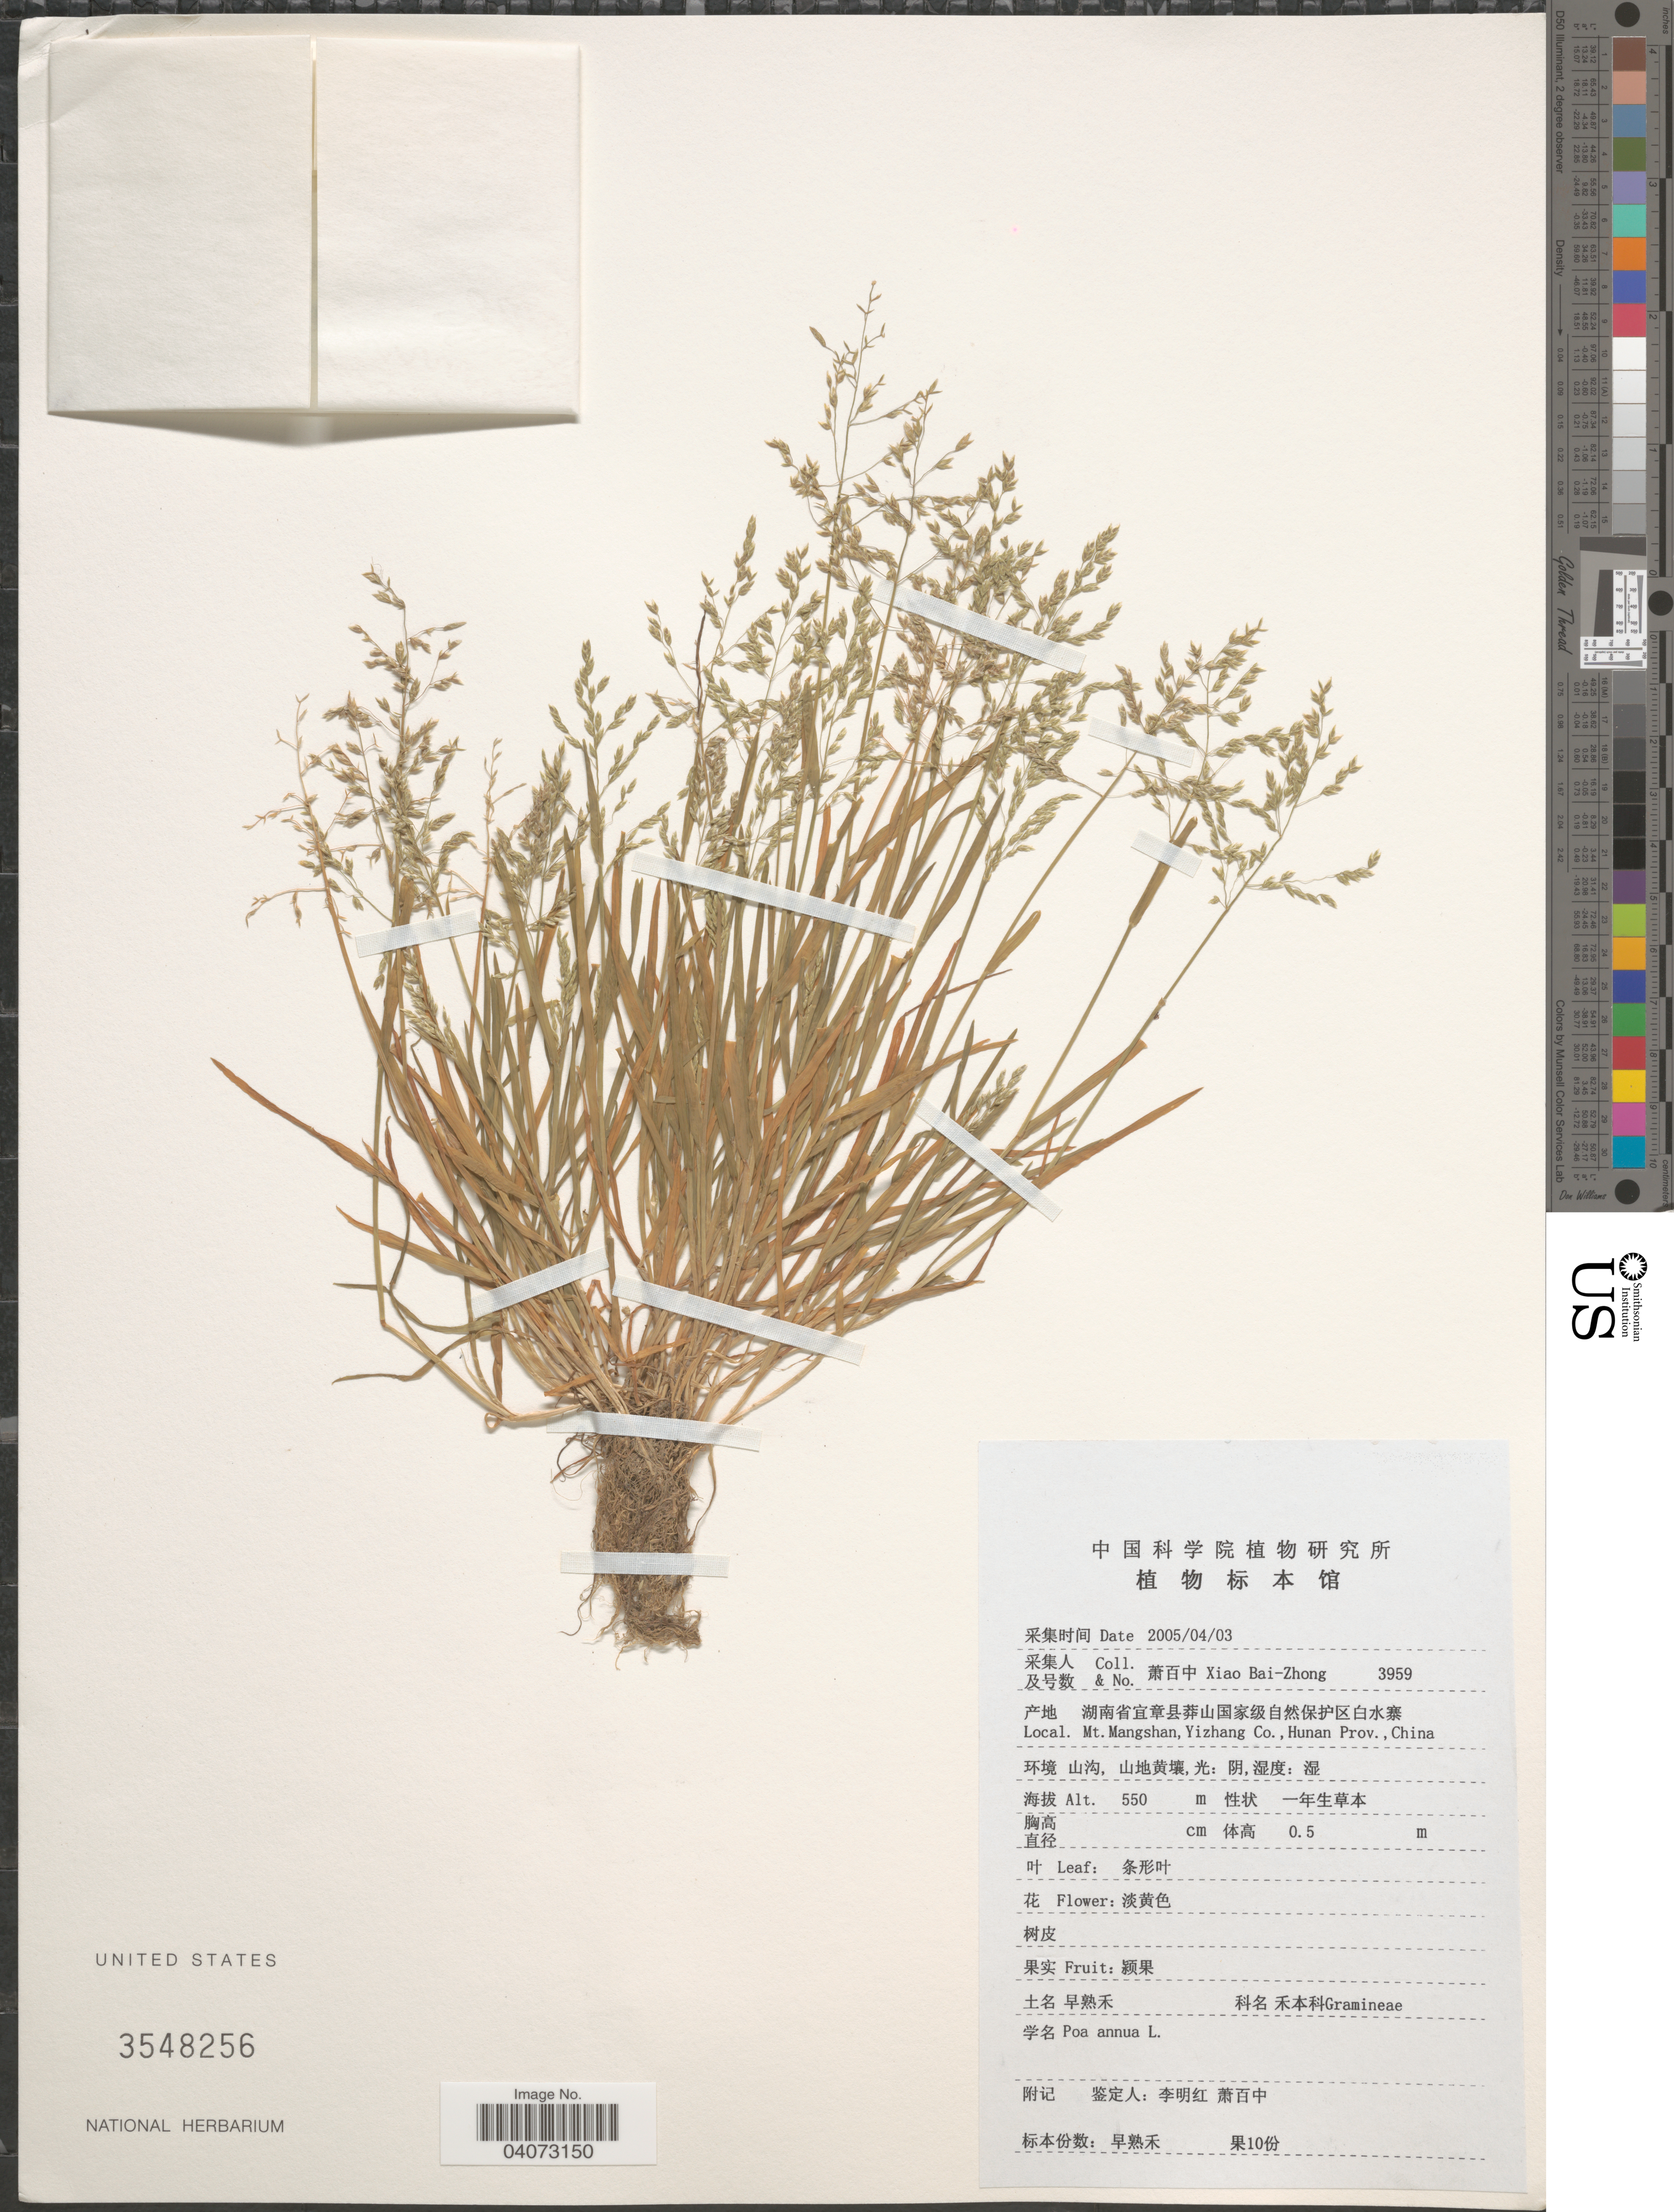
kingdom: Plantae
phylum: Tracheophyta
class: Liliopsida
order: Poales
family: Poaceae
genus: Poa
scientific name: Poa annua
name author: L.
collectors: B. Z. Xiao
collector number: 3959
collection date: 2005-04-03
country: China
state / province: Hunan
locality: Mt. Mangshan, Yizhang Co.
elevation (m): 550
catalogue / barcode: US 3548256